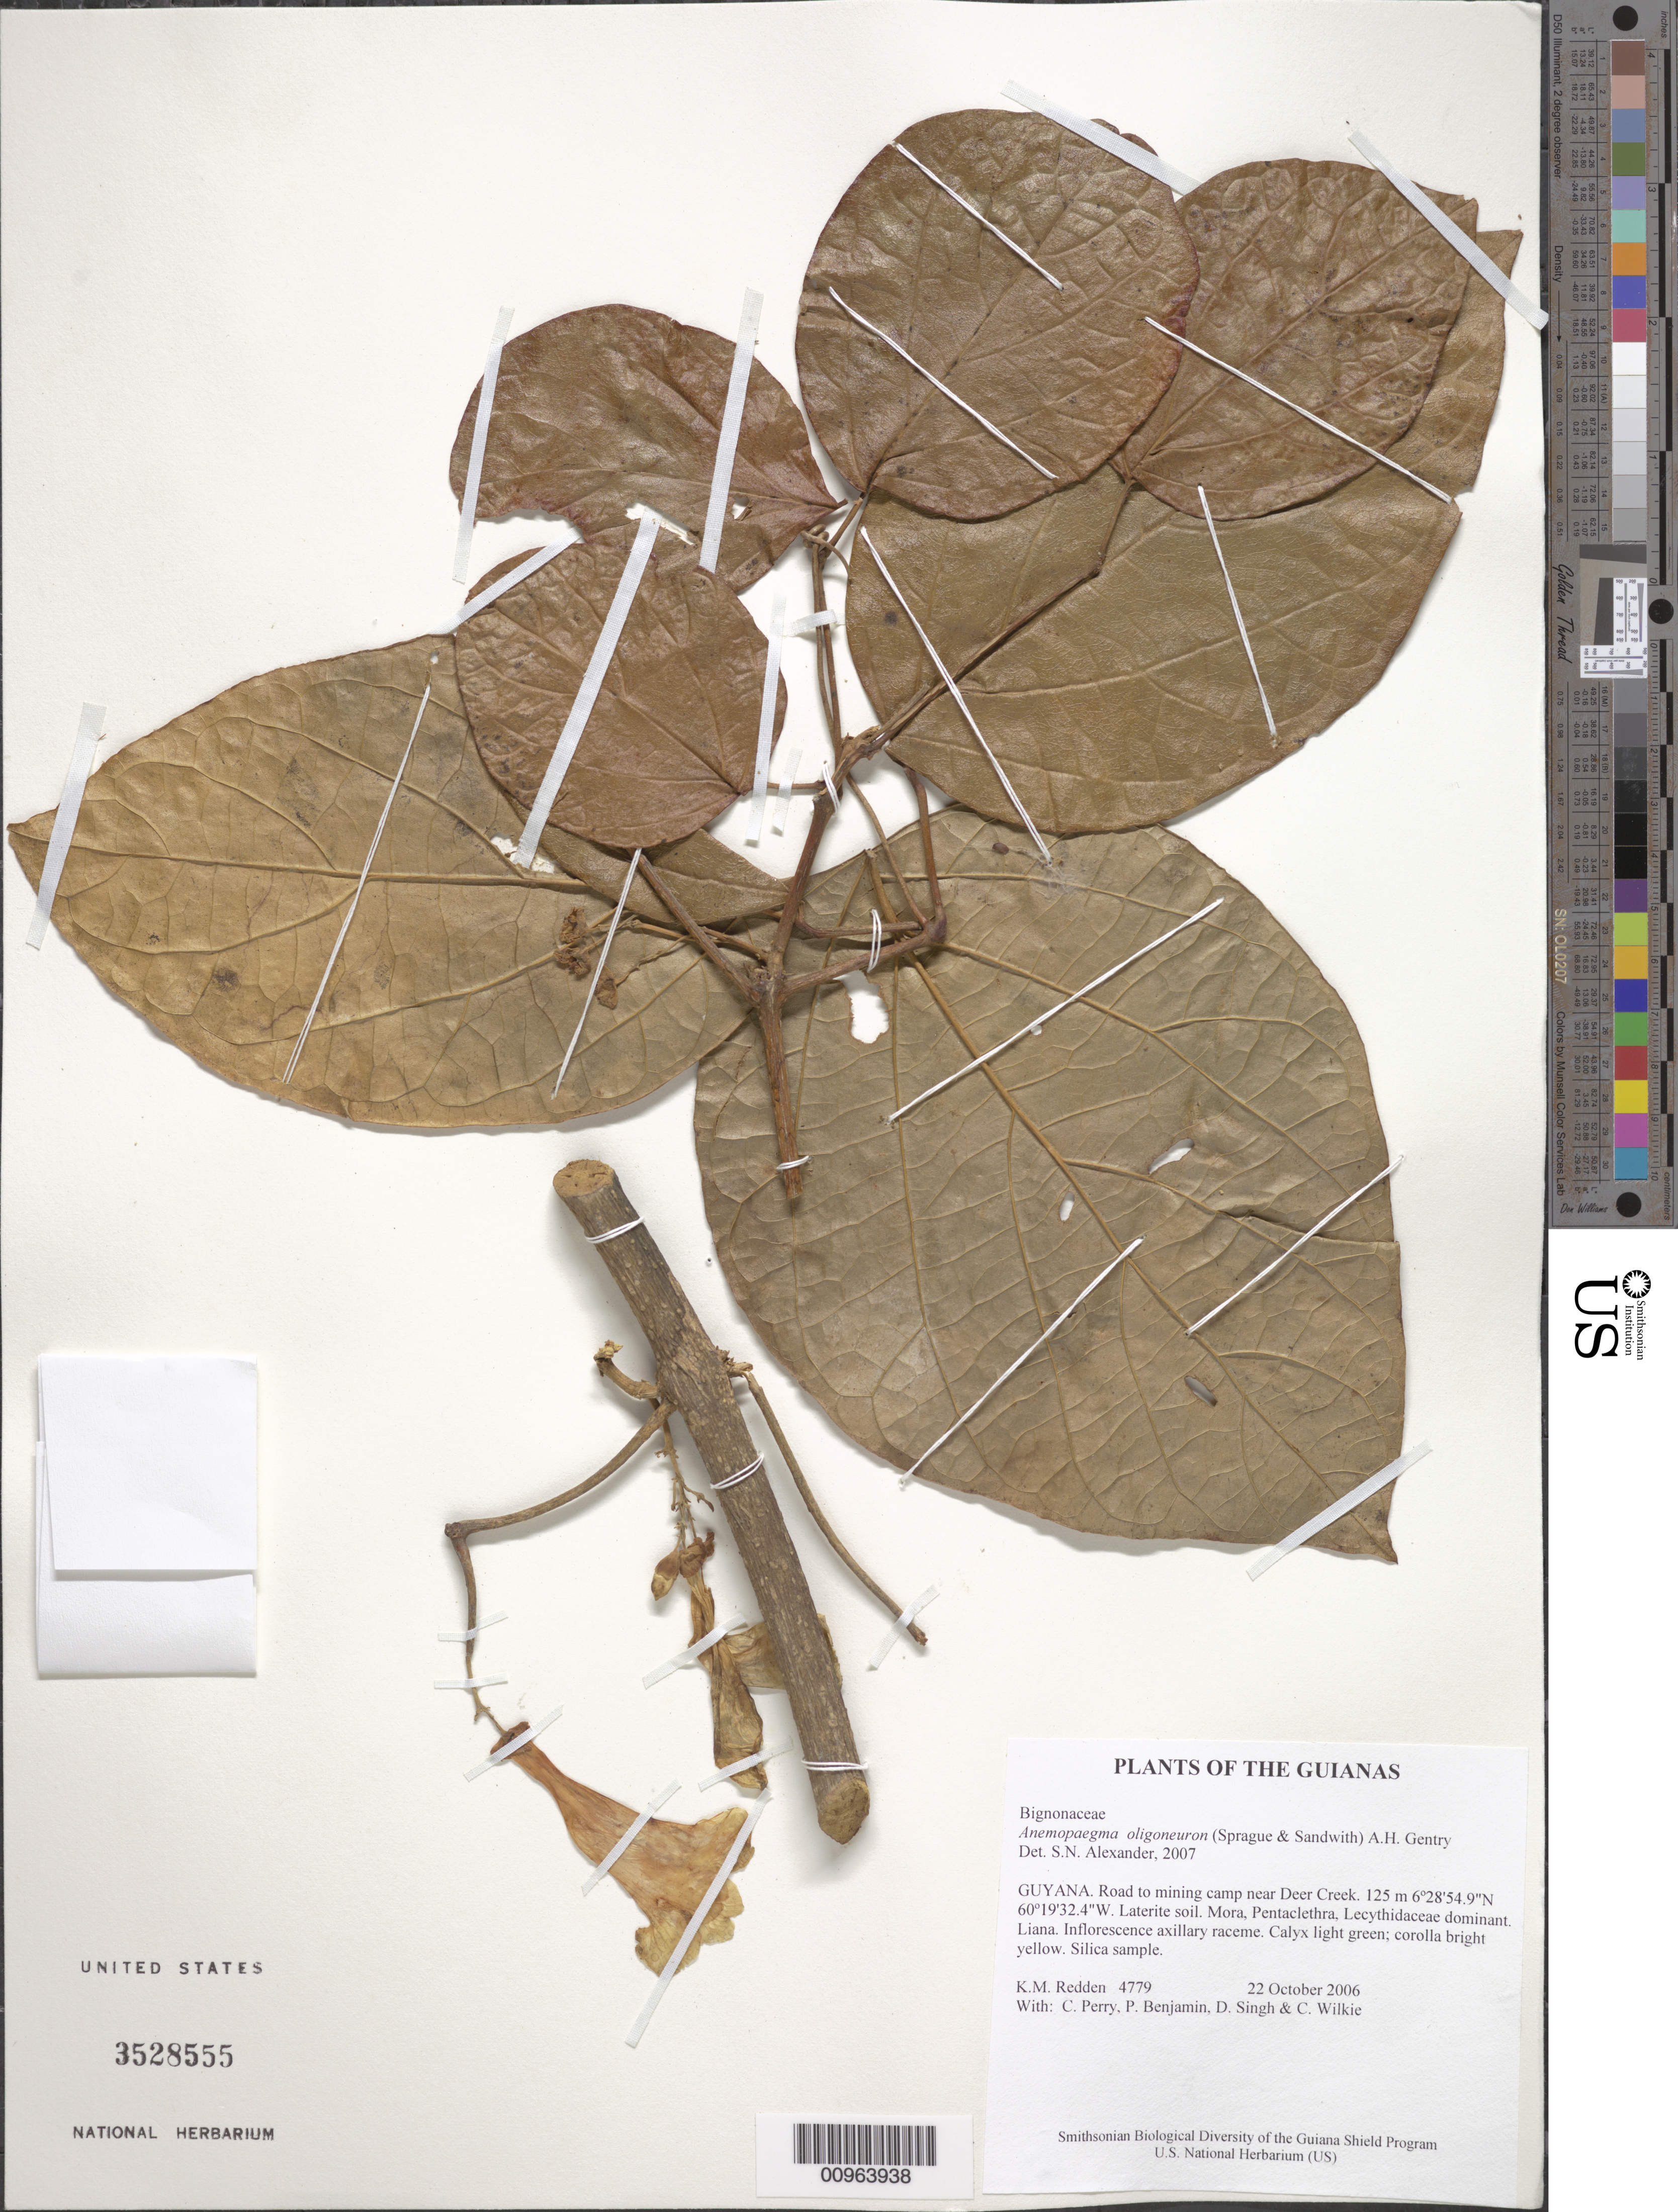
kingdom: Plantae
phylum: Tracheophyta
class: Magnoliopsida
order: Lamiales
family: Bignoniaceae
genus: Anemopaegma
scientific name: Anemopaegma oligoneuron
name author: (Sprague & Sandwith) A.H. Gentry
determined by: Alexander, S. N.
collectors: K. M. Redden, C. Perry, P. Benjamin, D. Singh & C. Wilkie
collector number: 4779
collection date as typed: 22 October 2006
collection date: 2006-10-22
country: Guyana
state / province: Cuyuni-Mazaruni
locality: Road to mining camp near Deer Creek.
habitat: Laterite soil. Mora, Pentaclethra, Lecythidaceae dominant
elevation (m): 125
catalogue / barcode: US 3528555